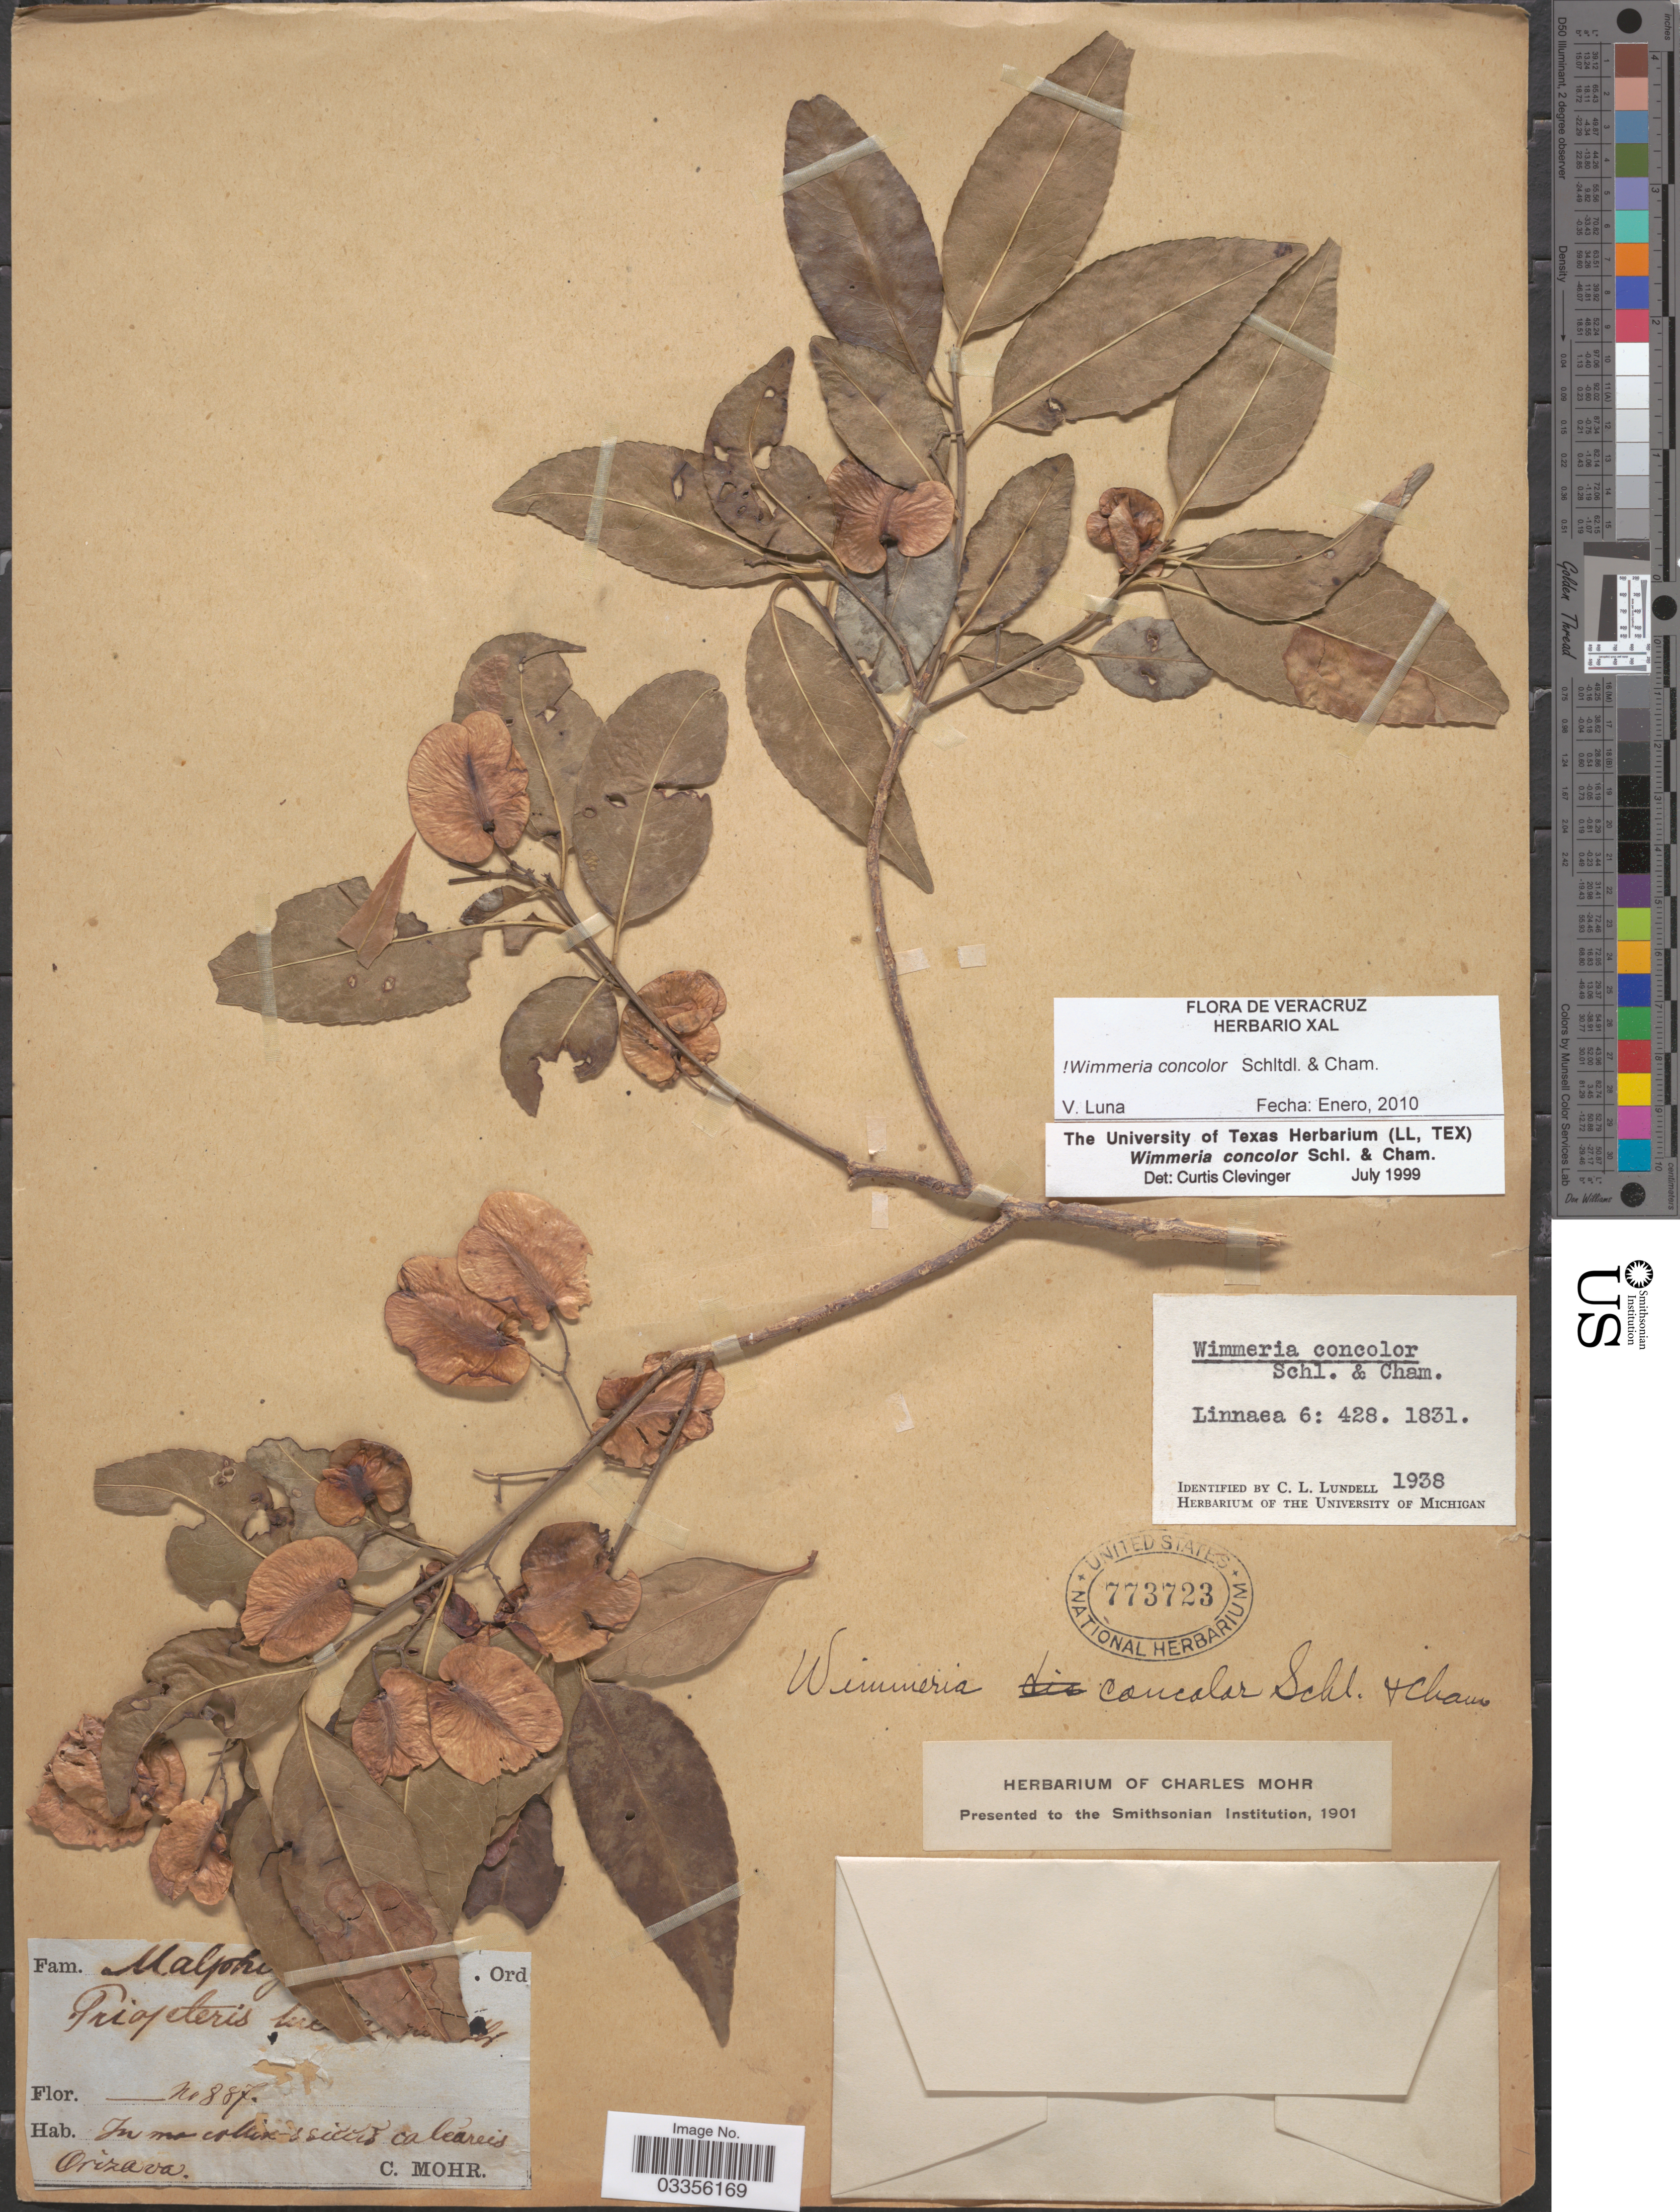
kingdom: Plantae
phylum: Tracheophyta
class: Magnoliopsida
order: Celastrales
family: Celastraceae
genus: Wimmeria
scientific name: Wimmeria concolor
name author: Schltdl. & Cham.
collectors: C. T. Mohr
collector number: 887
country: Mexico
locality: In mo collines siccis calcareis Orizava. [interpreted]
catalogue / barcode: US 773723